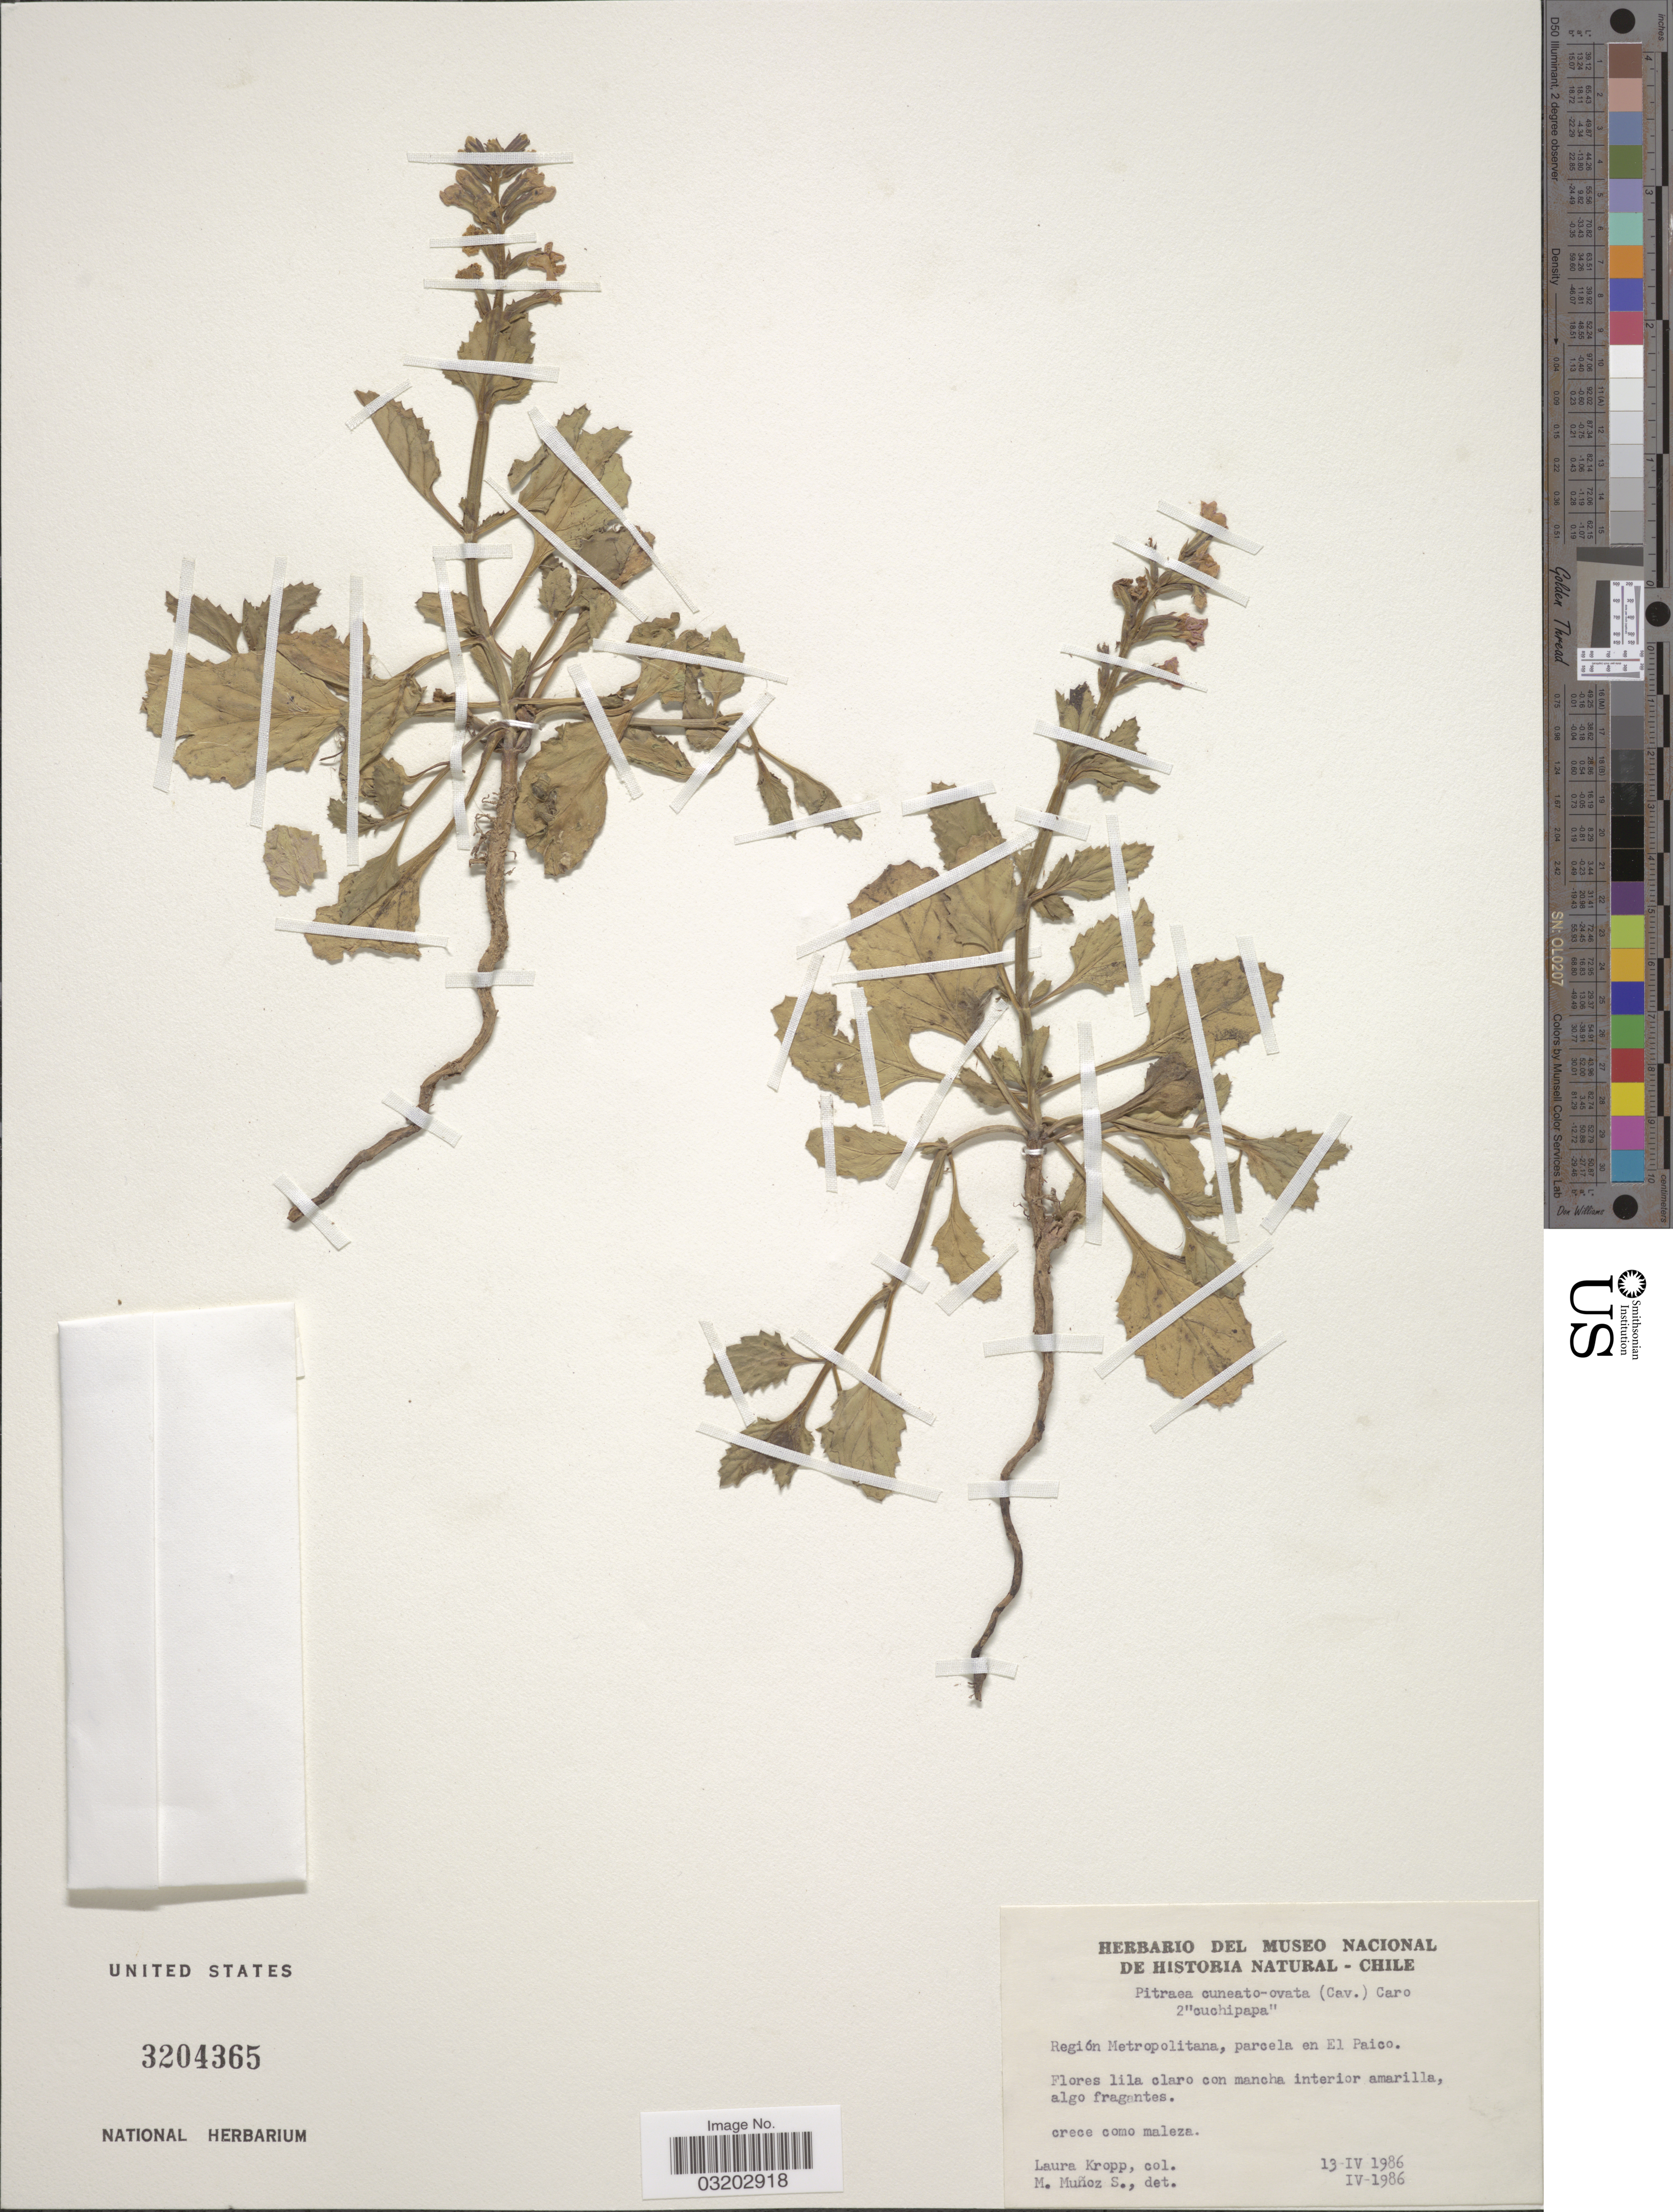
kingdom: Plantae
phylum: Tracheophyta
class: Magnoliopsida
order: Lamiales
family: Verbenaceae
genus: Pitraea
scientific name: Pitraea cuneato-ovata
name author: (Cav.) Caro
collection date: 1986-04-13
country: Chile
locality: Región Metropolitana, parcela en El Paico.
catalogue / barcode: US 3204365